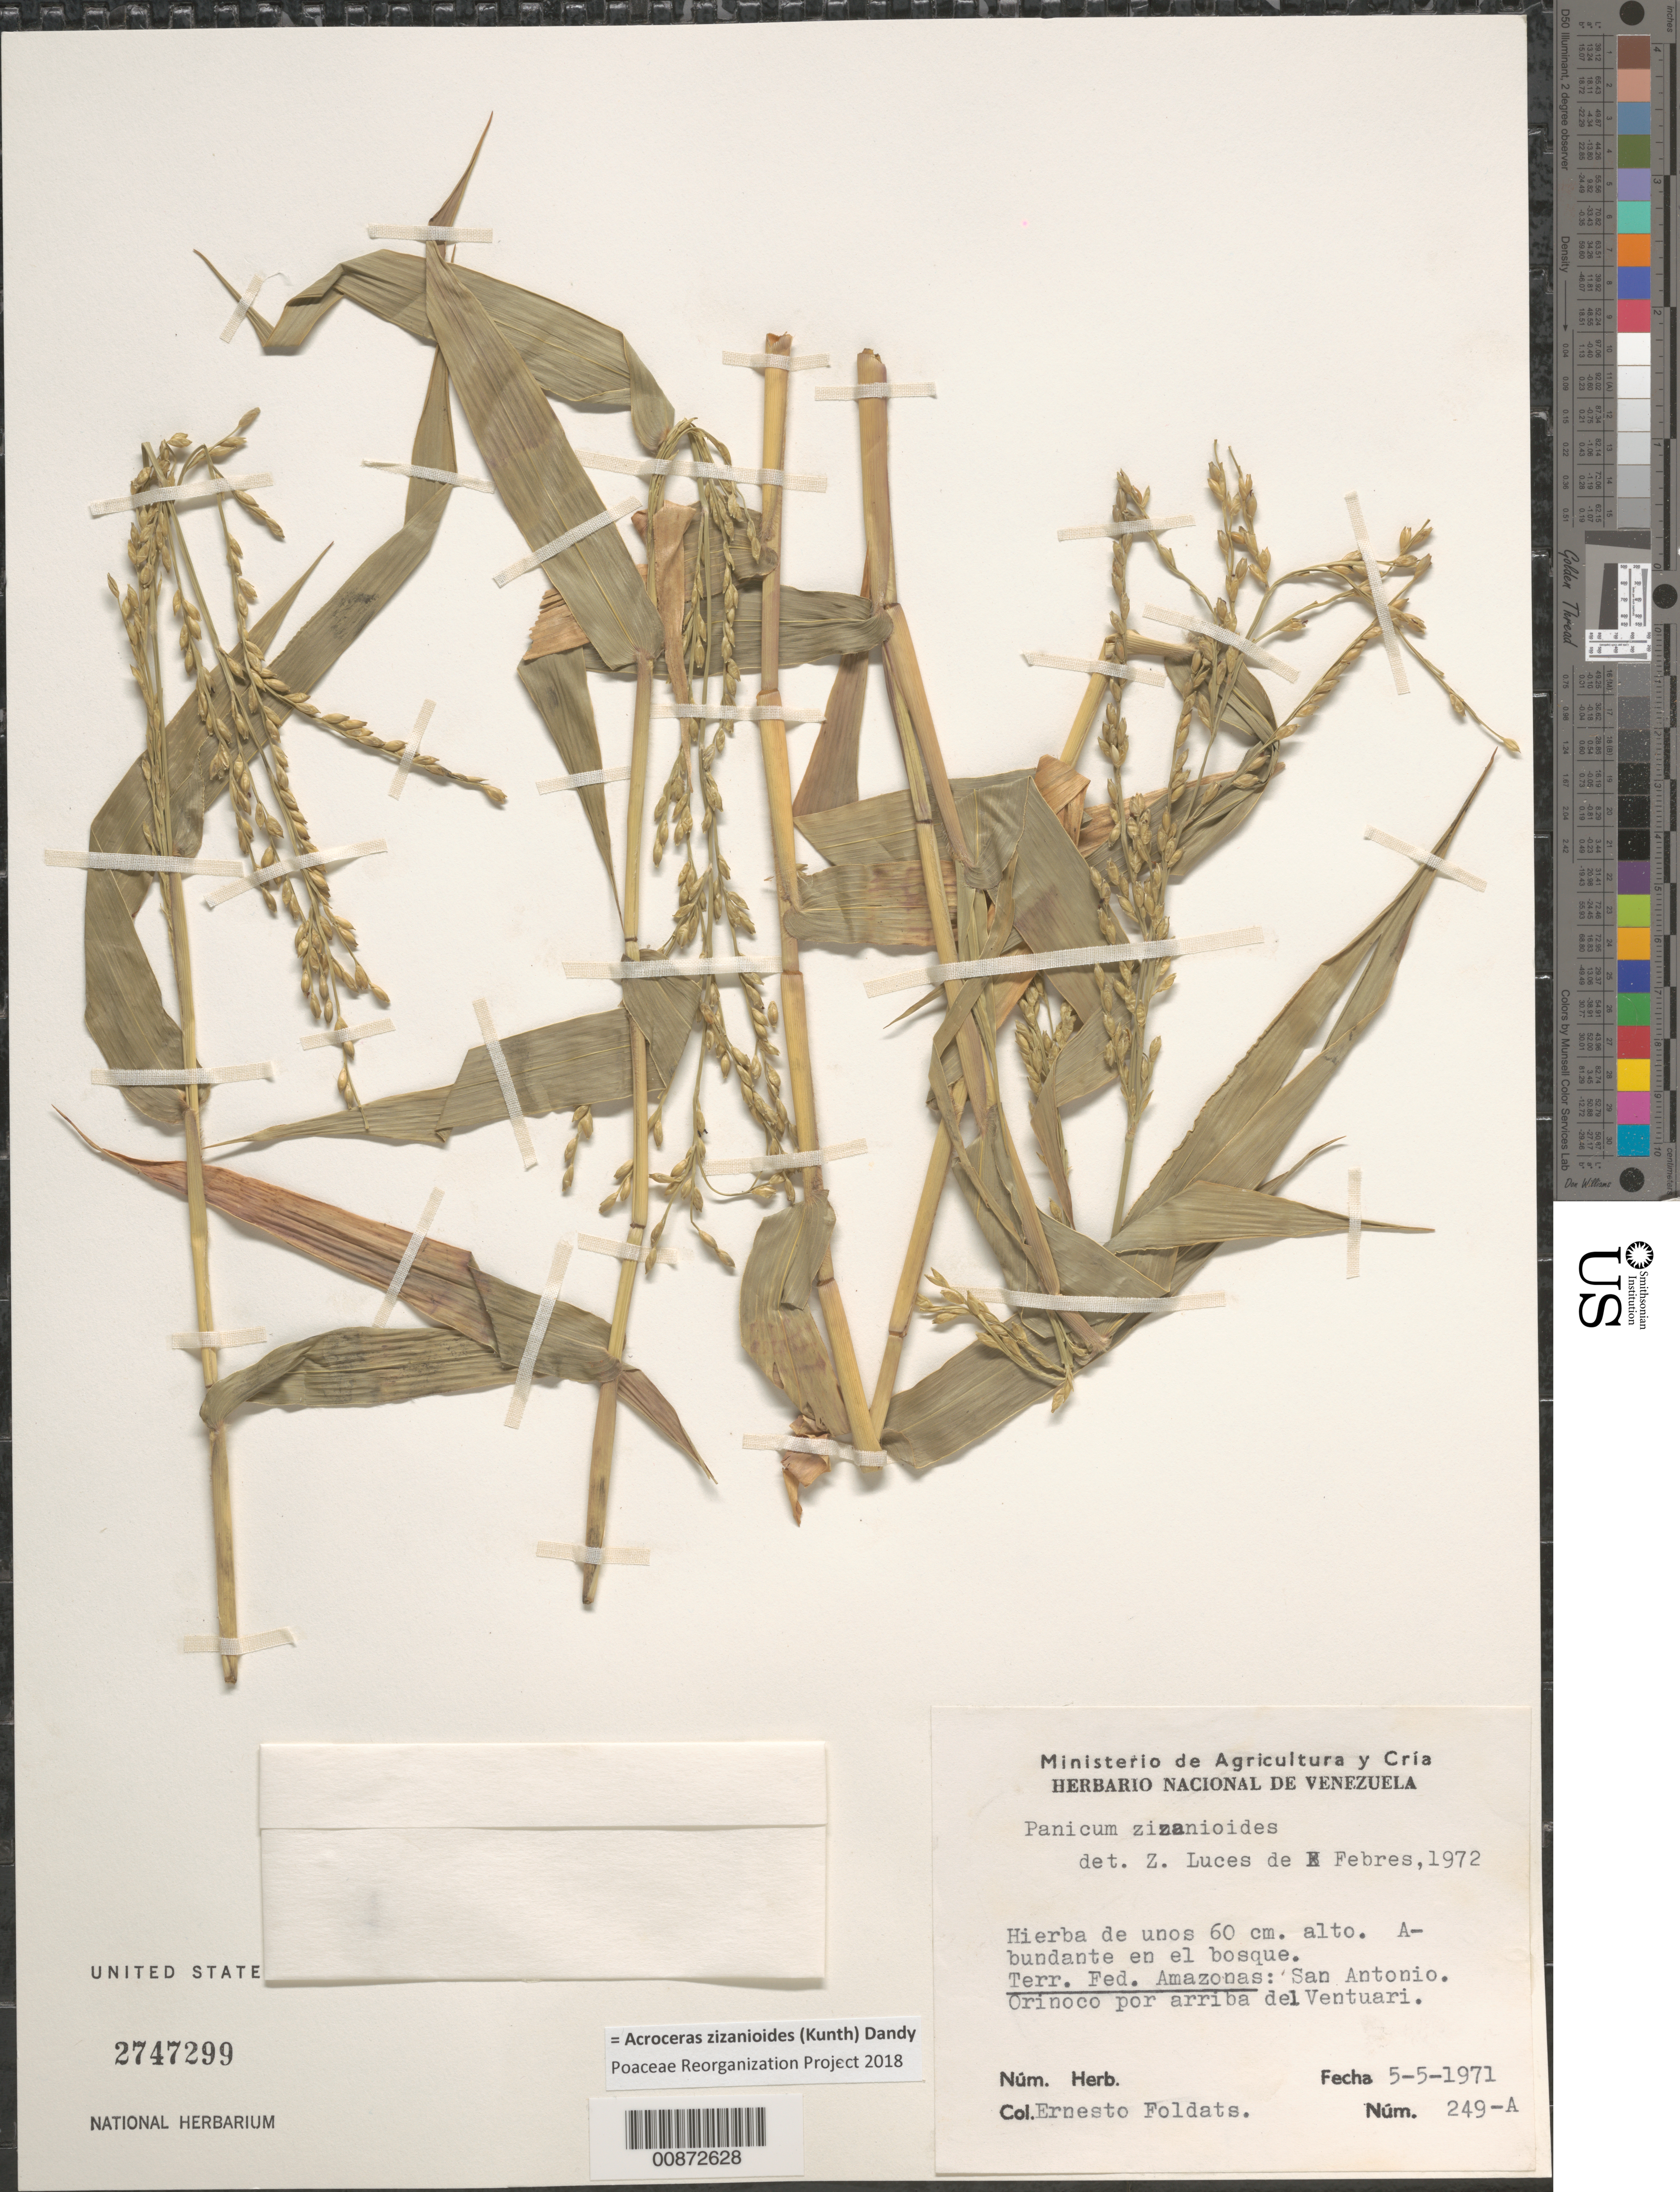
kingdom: Plantae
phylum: Tracheophyta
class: Liliopsida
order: Poales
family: Poaceae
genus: Acroceras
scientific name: Acroceras zizanioides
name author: (Kunth) Dandy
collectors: E. Foldats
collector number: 249 A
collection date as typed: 5-May-71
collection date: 1971-05-05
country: Venezuela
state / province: Amazonas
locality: San Antonio, Río Orinoco, por arriba del Ventuari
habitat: Forest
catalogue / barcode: US 2747299